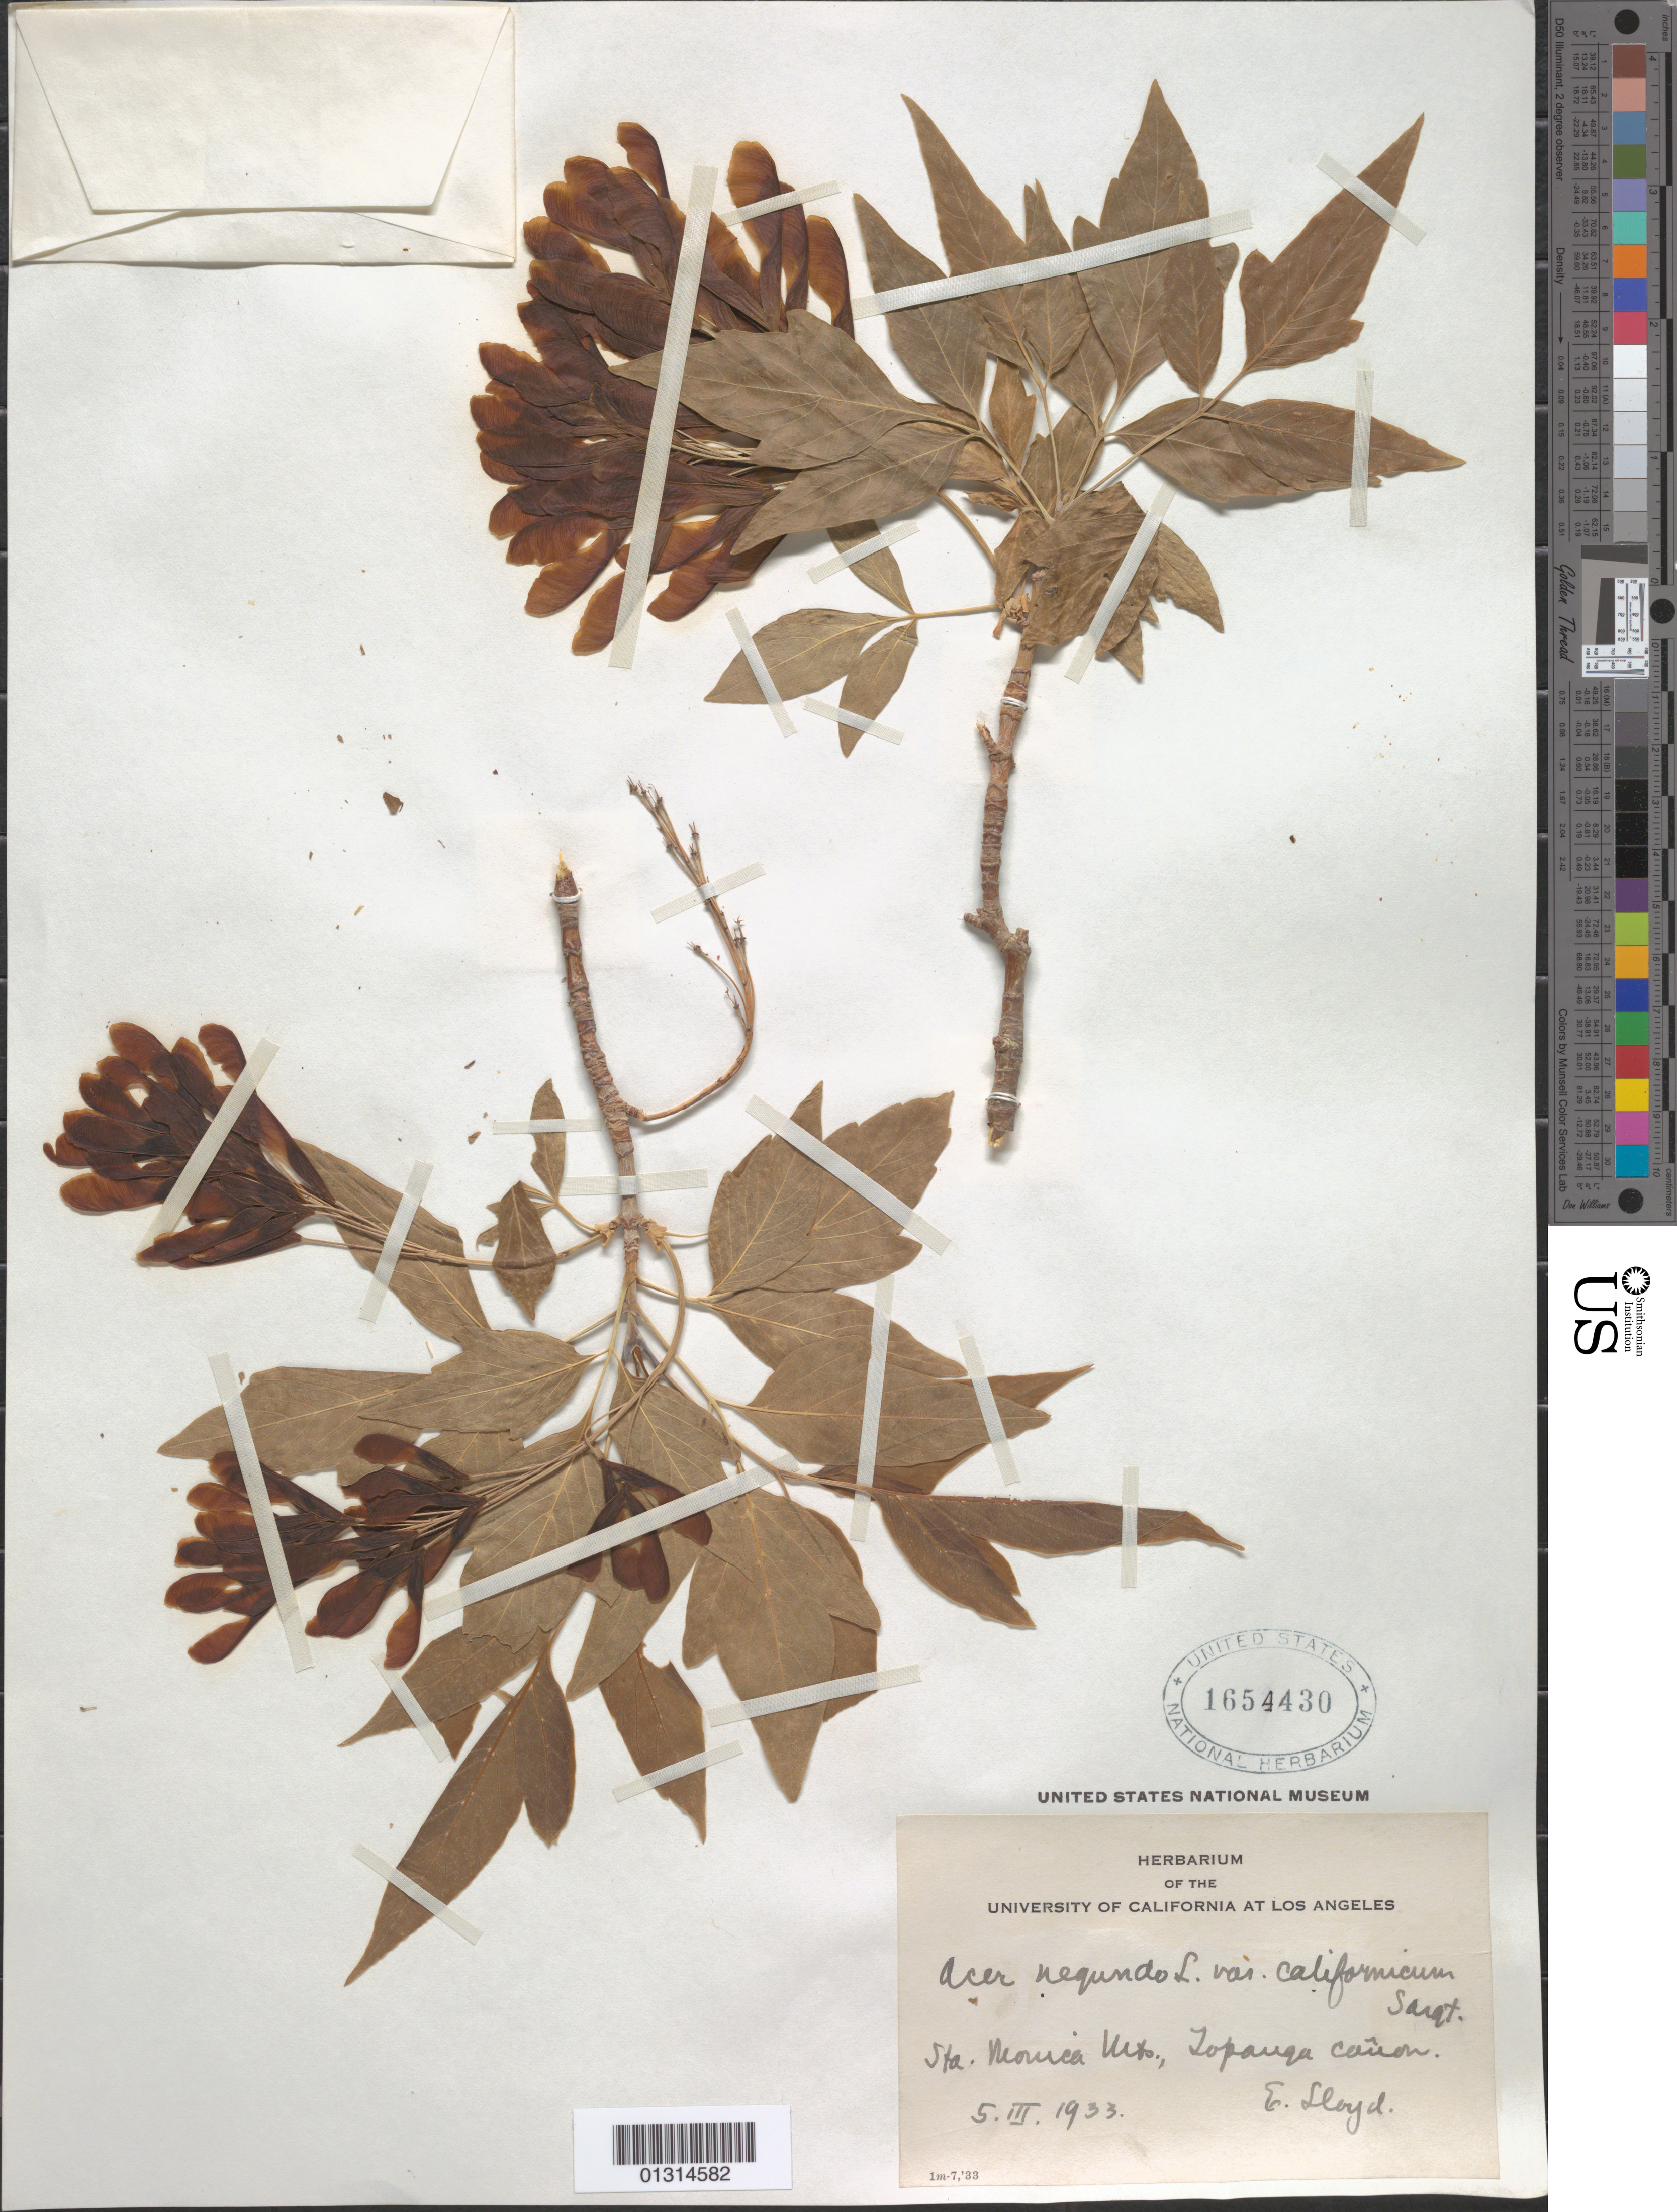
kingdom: Plantae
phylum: Tracheophyta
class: Magnoliopsida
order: Sapindales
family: Sapindaceae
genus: Acer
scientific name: Acer negundo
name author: L.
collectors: E. Lloyd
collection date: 1933-03-05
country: United States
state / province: California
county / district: Los Angeles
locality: Sta. Monica Mts., Topanga Cañon.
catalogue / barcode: US 1654430